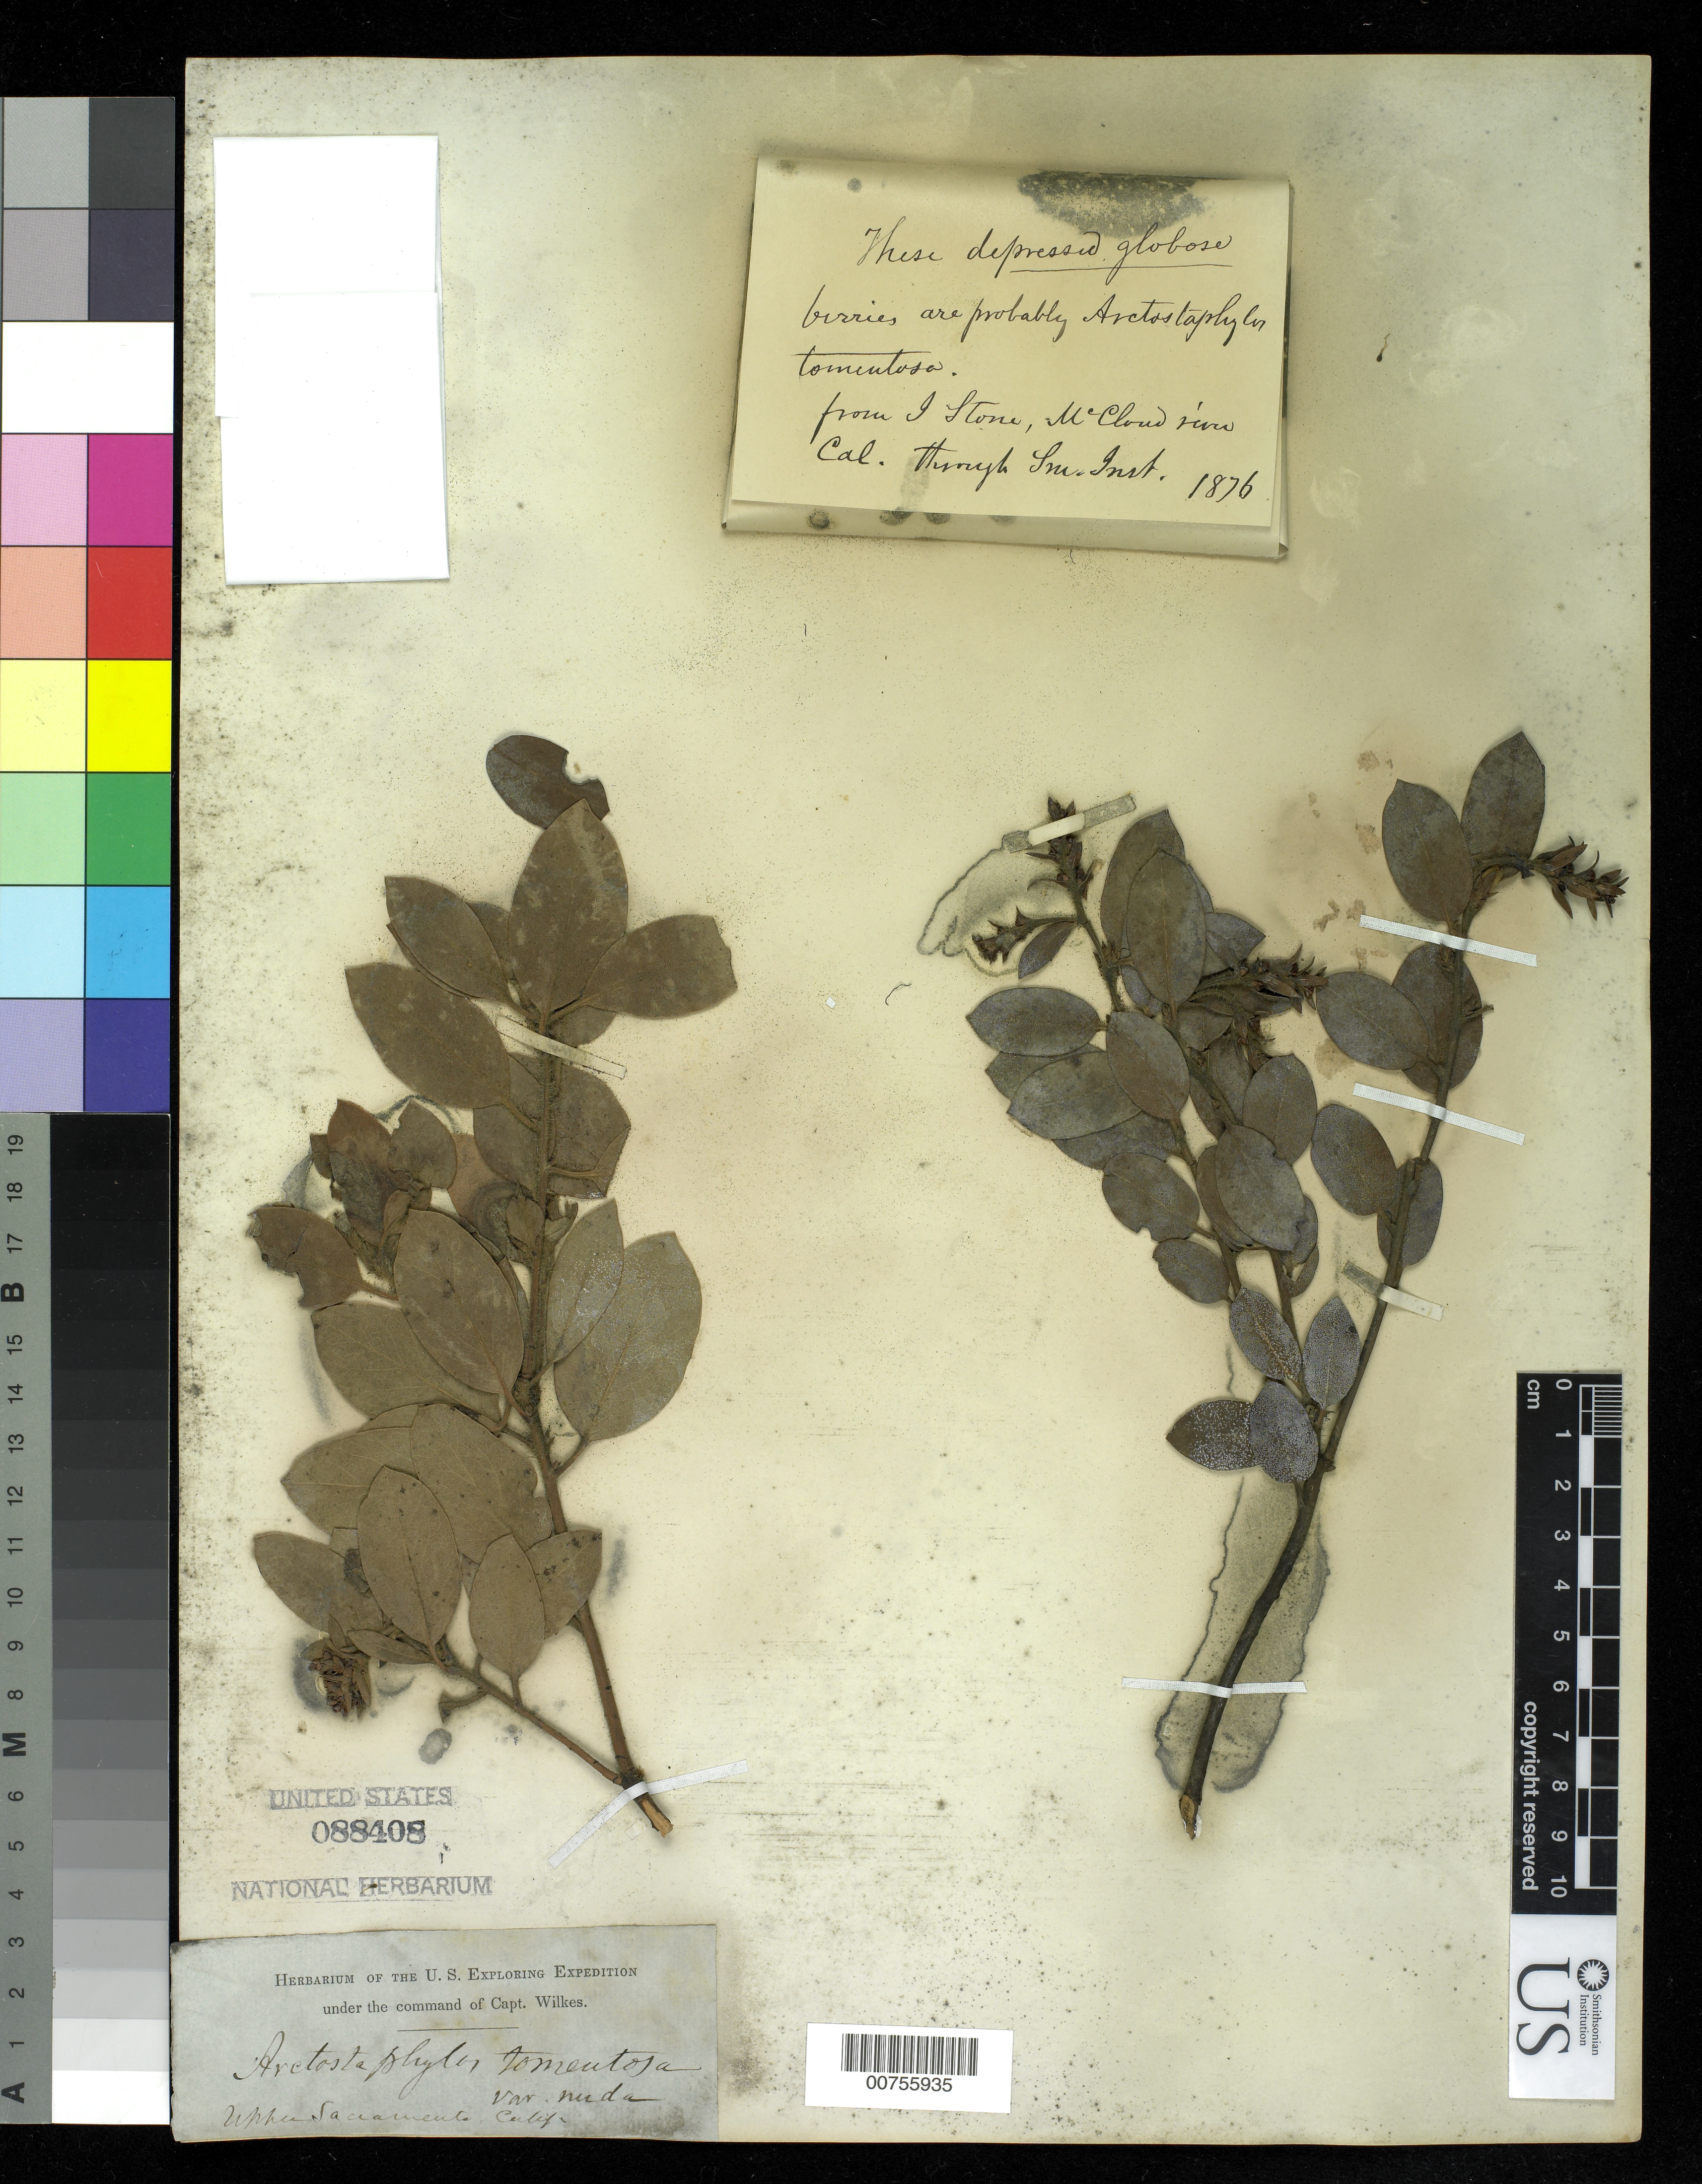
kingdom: Plantae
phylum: Tracheophyta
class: Magnoliopsida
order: Ericales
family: Ericaceae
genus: Arctostaphylos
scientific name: Arctostaphylos tomentosa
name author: (Pursh) Lindl.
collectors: Wilkes Explor. Exped.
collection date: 1838/1842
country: United States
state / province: California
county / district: Sacramento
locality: Upper Sacramento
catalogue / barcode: US 88408